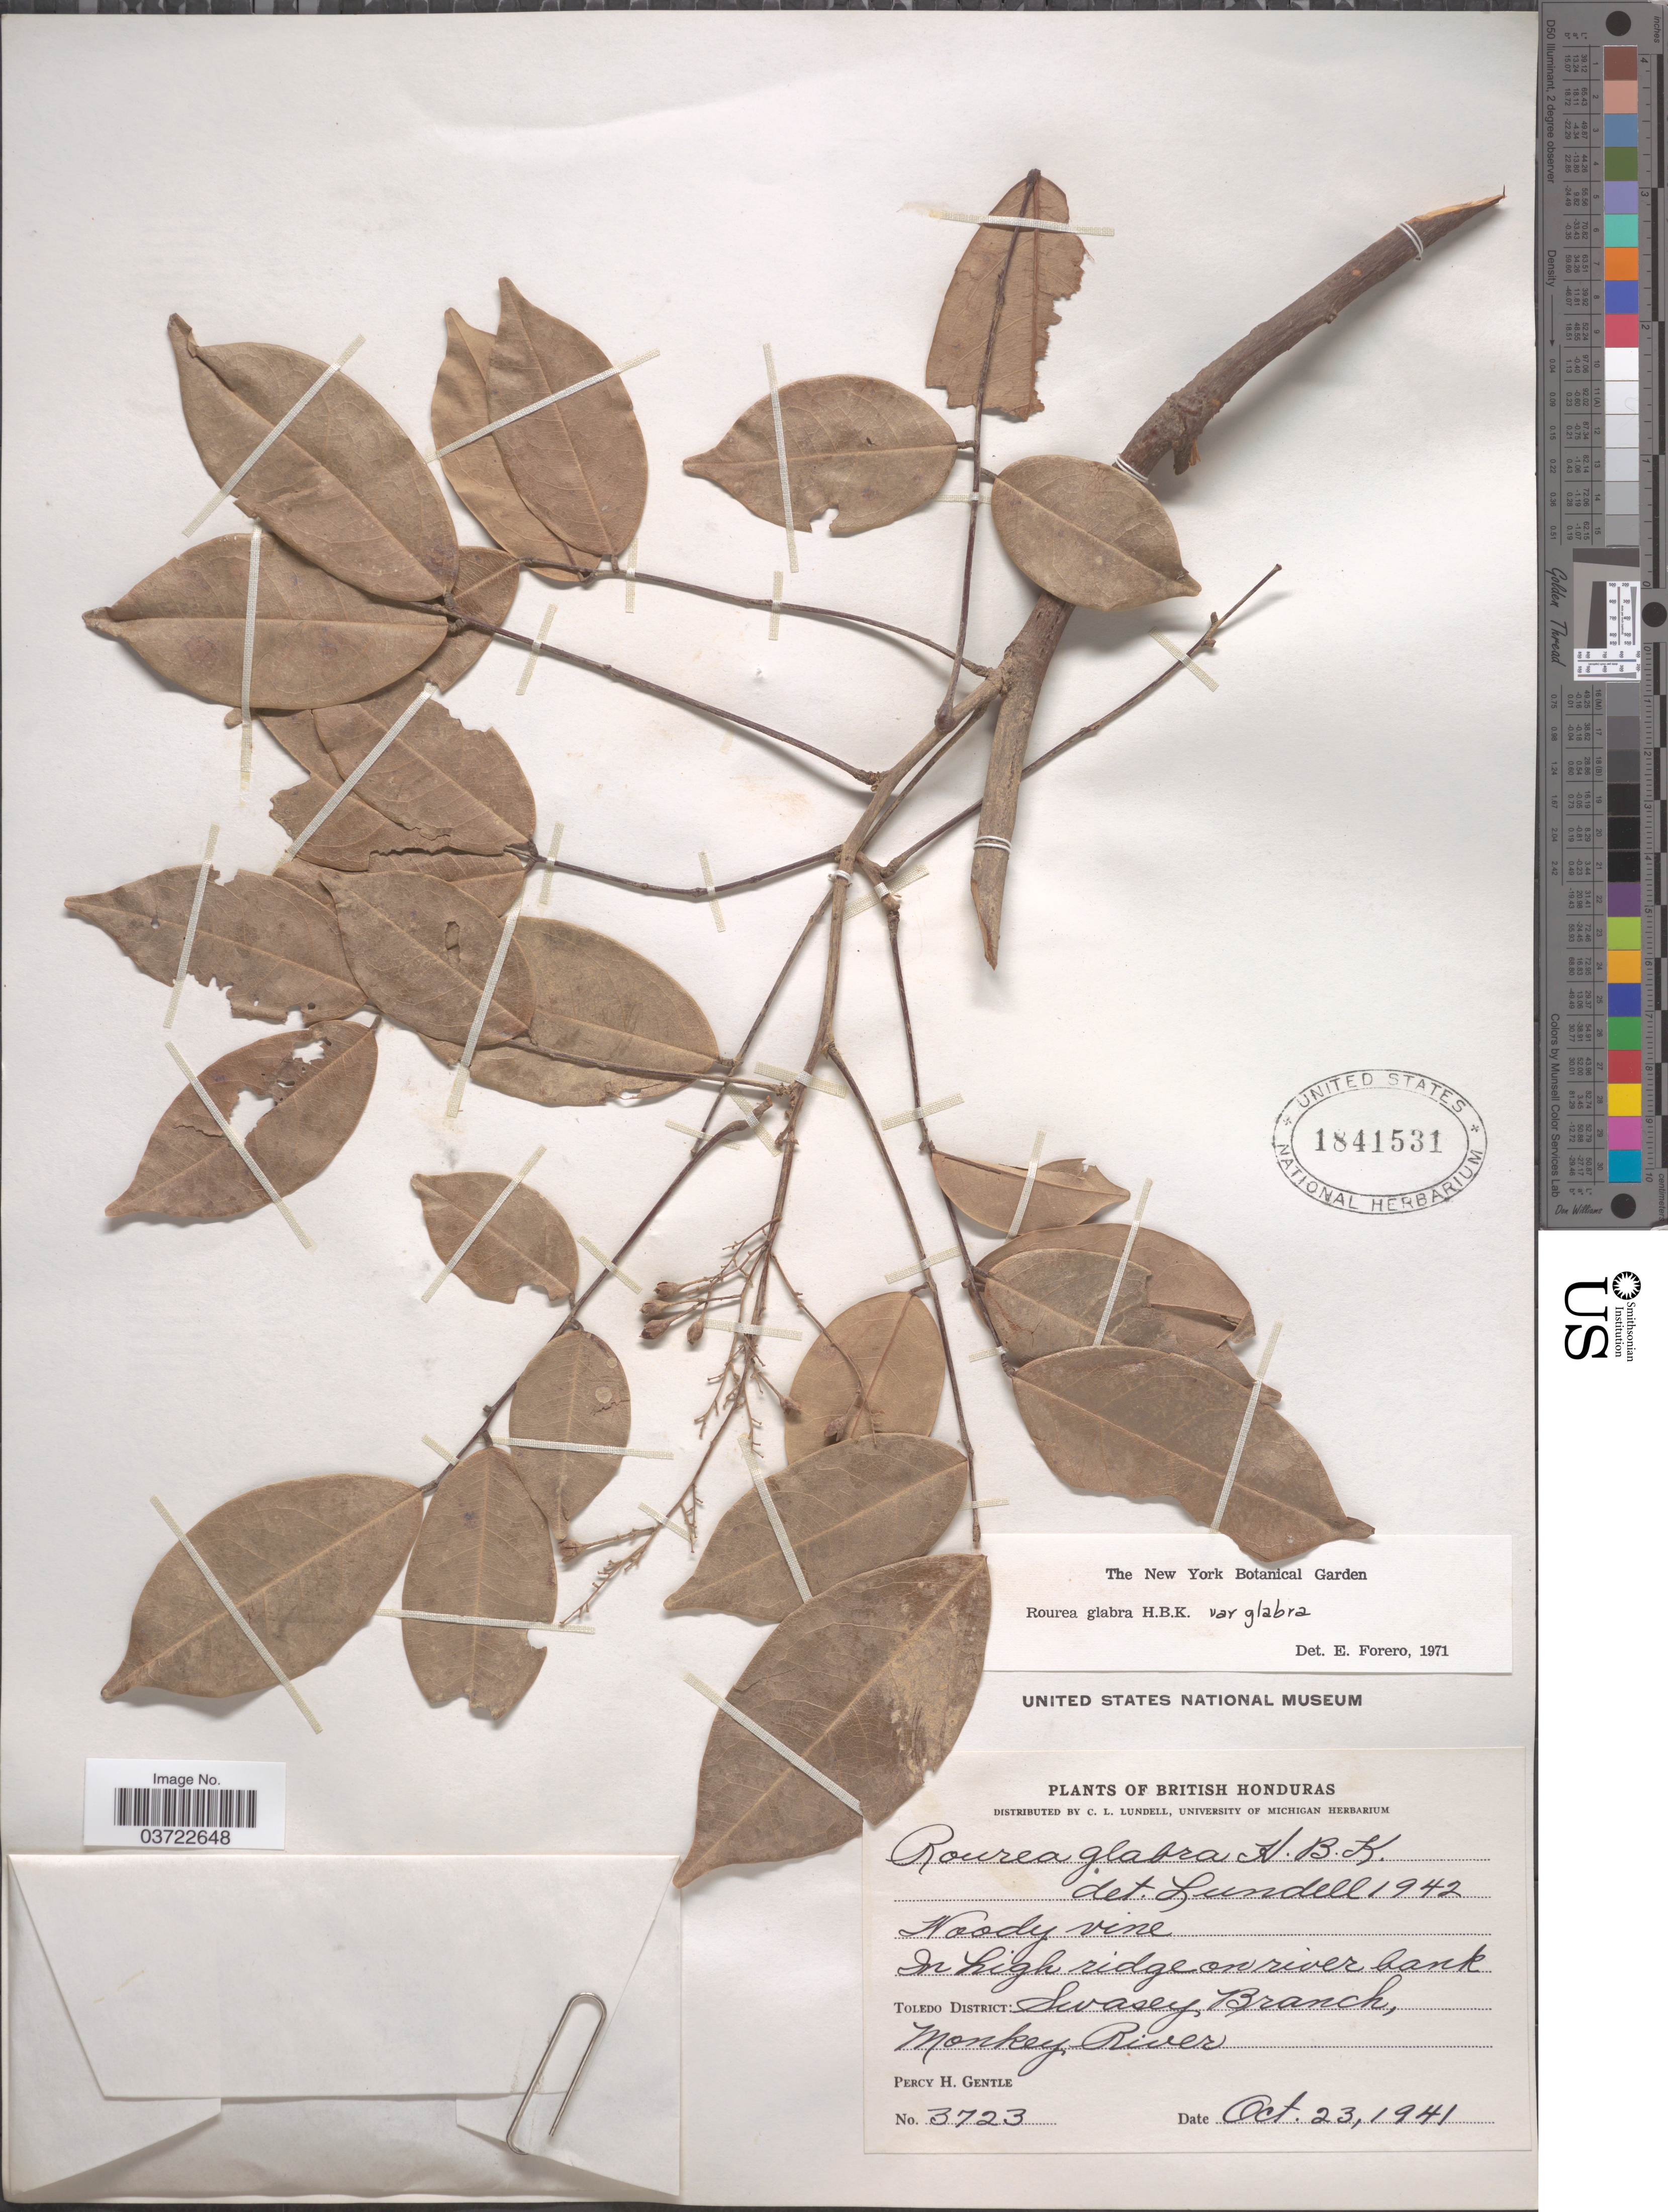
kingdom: Plantae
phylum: Tracheophyta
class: Magnoliopsida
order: Oxalidales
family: Connaraceae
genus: Rourea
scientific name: Rourea glabra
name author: Kunth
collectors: P. H. Gentle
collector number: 3723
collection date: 1941-10-23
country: Belize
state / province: Toledo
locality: British Honduras. Toledo District: Swasey Branch, Monkey River.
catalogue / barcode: US 1841531